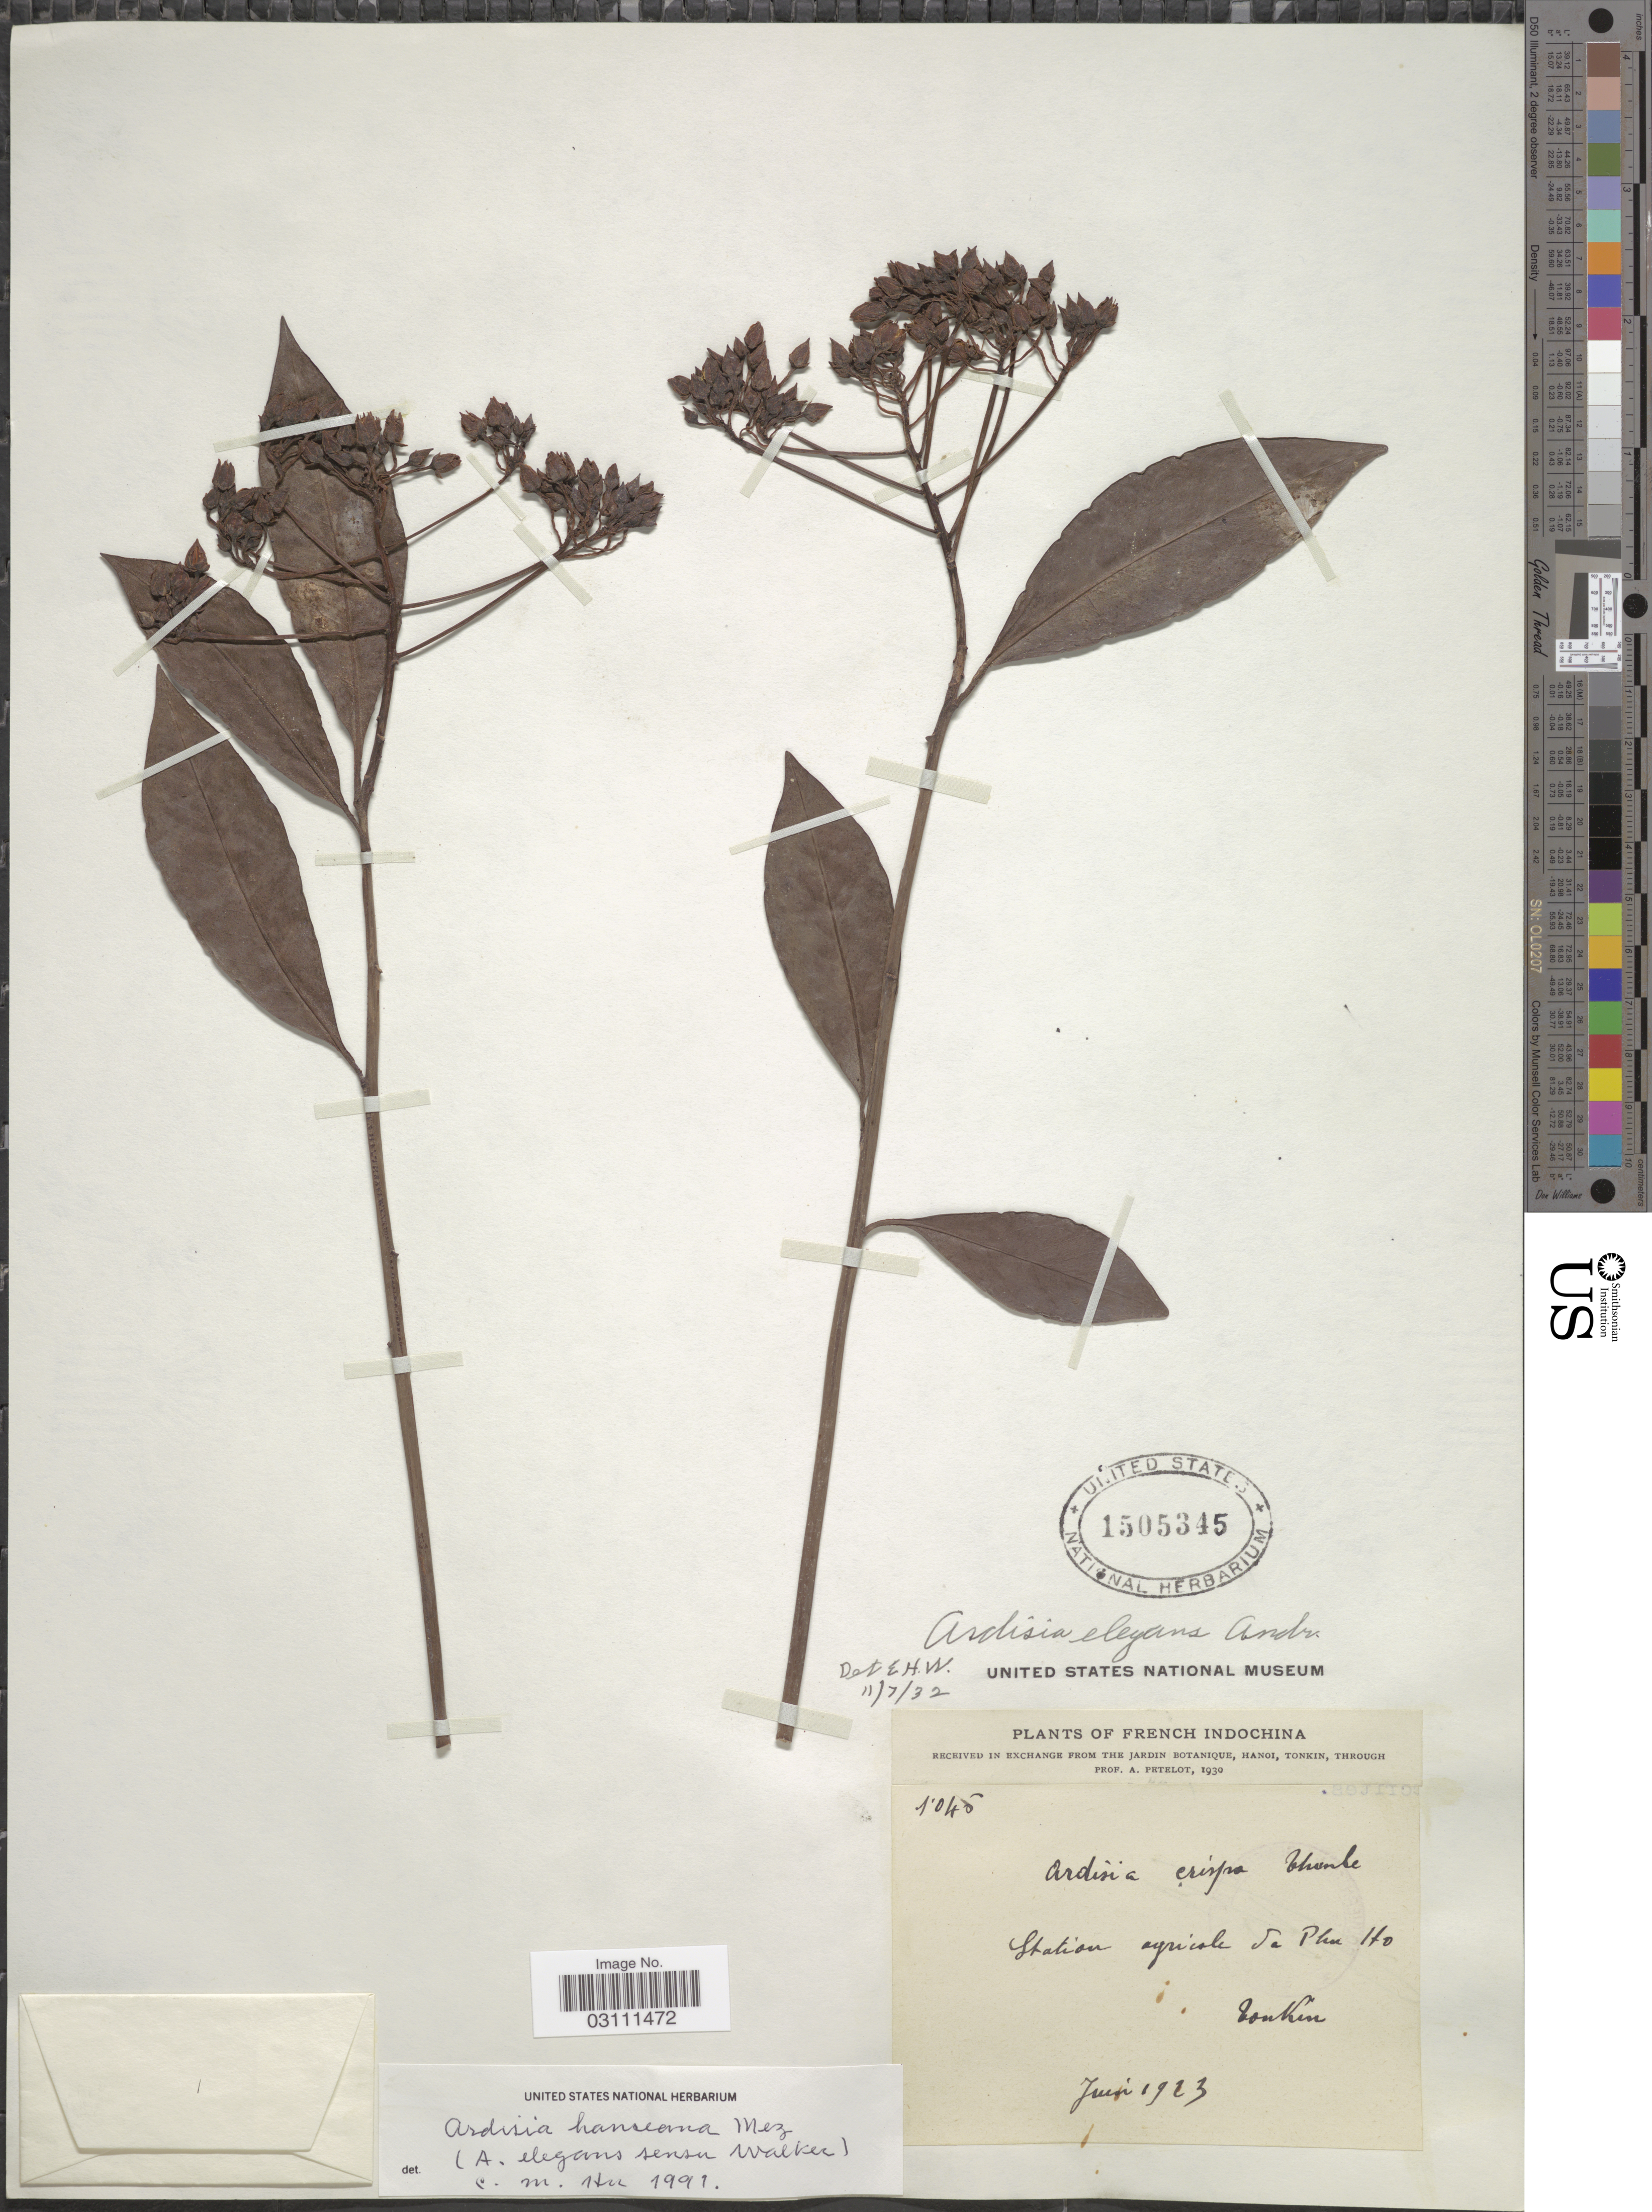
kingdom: Plantae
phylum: Tracheophyta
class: Magnoliopsida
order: Ericales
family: Primulaceae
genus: Ardisia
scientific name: Ardisia elegans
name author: Andrews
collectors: A. Petelot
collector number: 1045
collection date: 1923-06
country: Vietnam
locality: French Indochina, Station agricole de Phu Ho.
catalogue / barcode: US 1505345